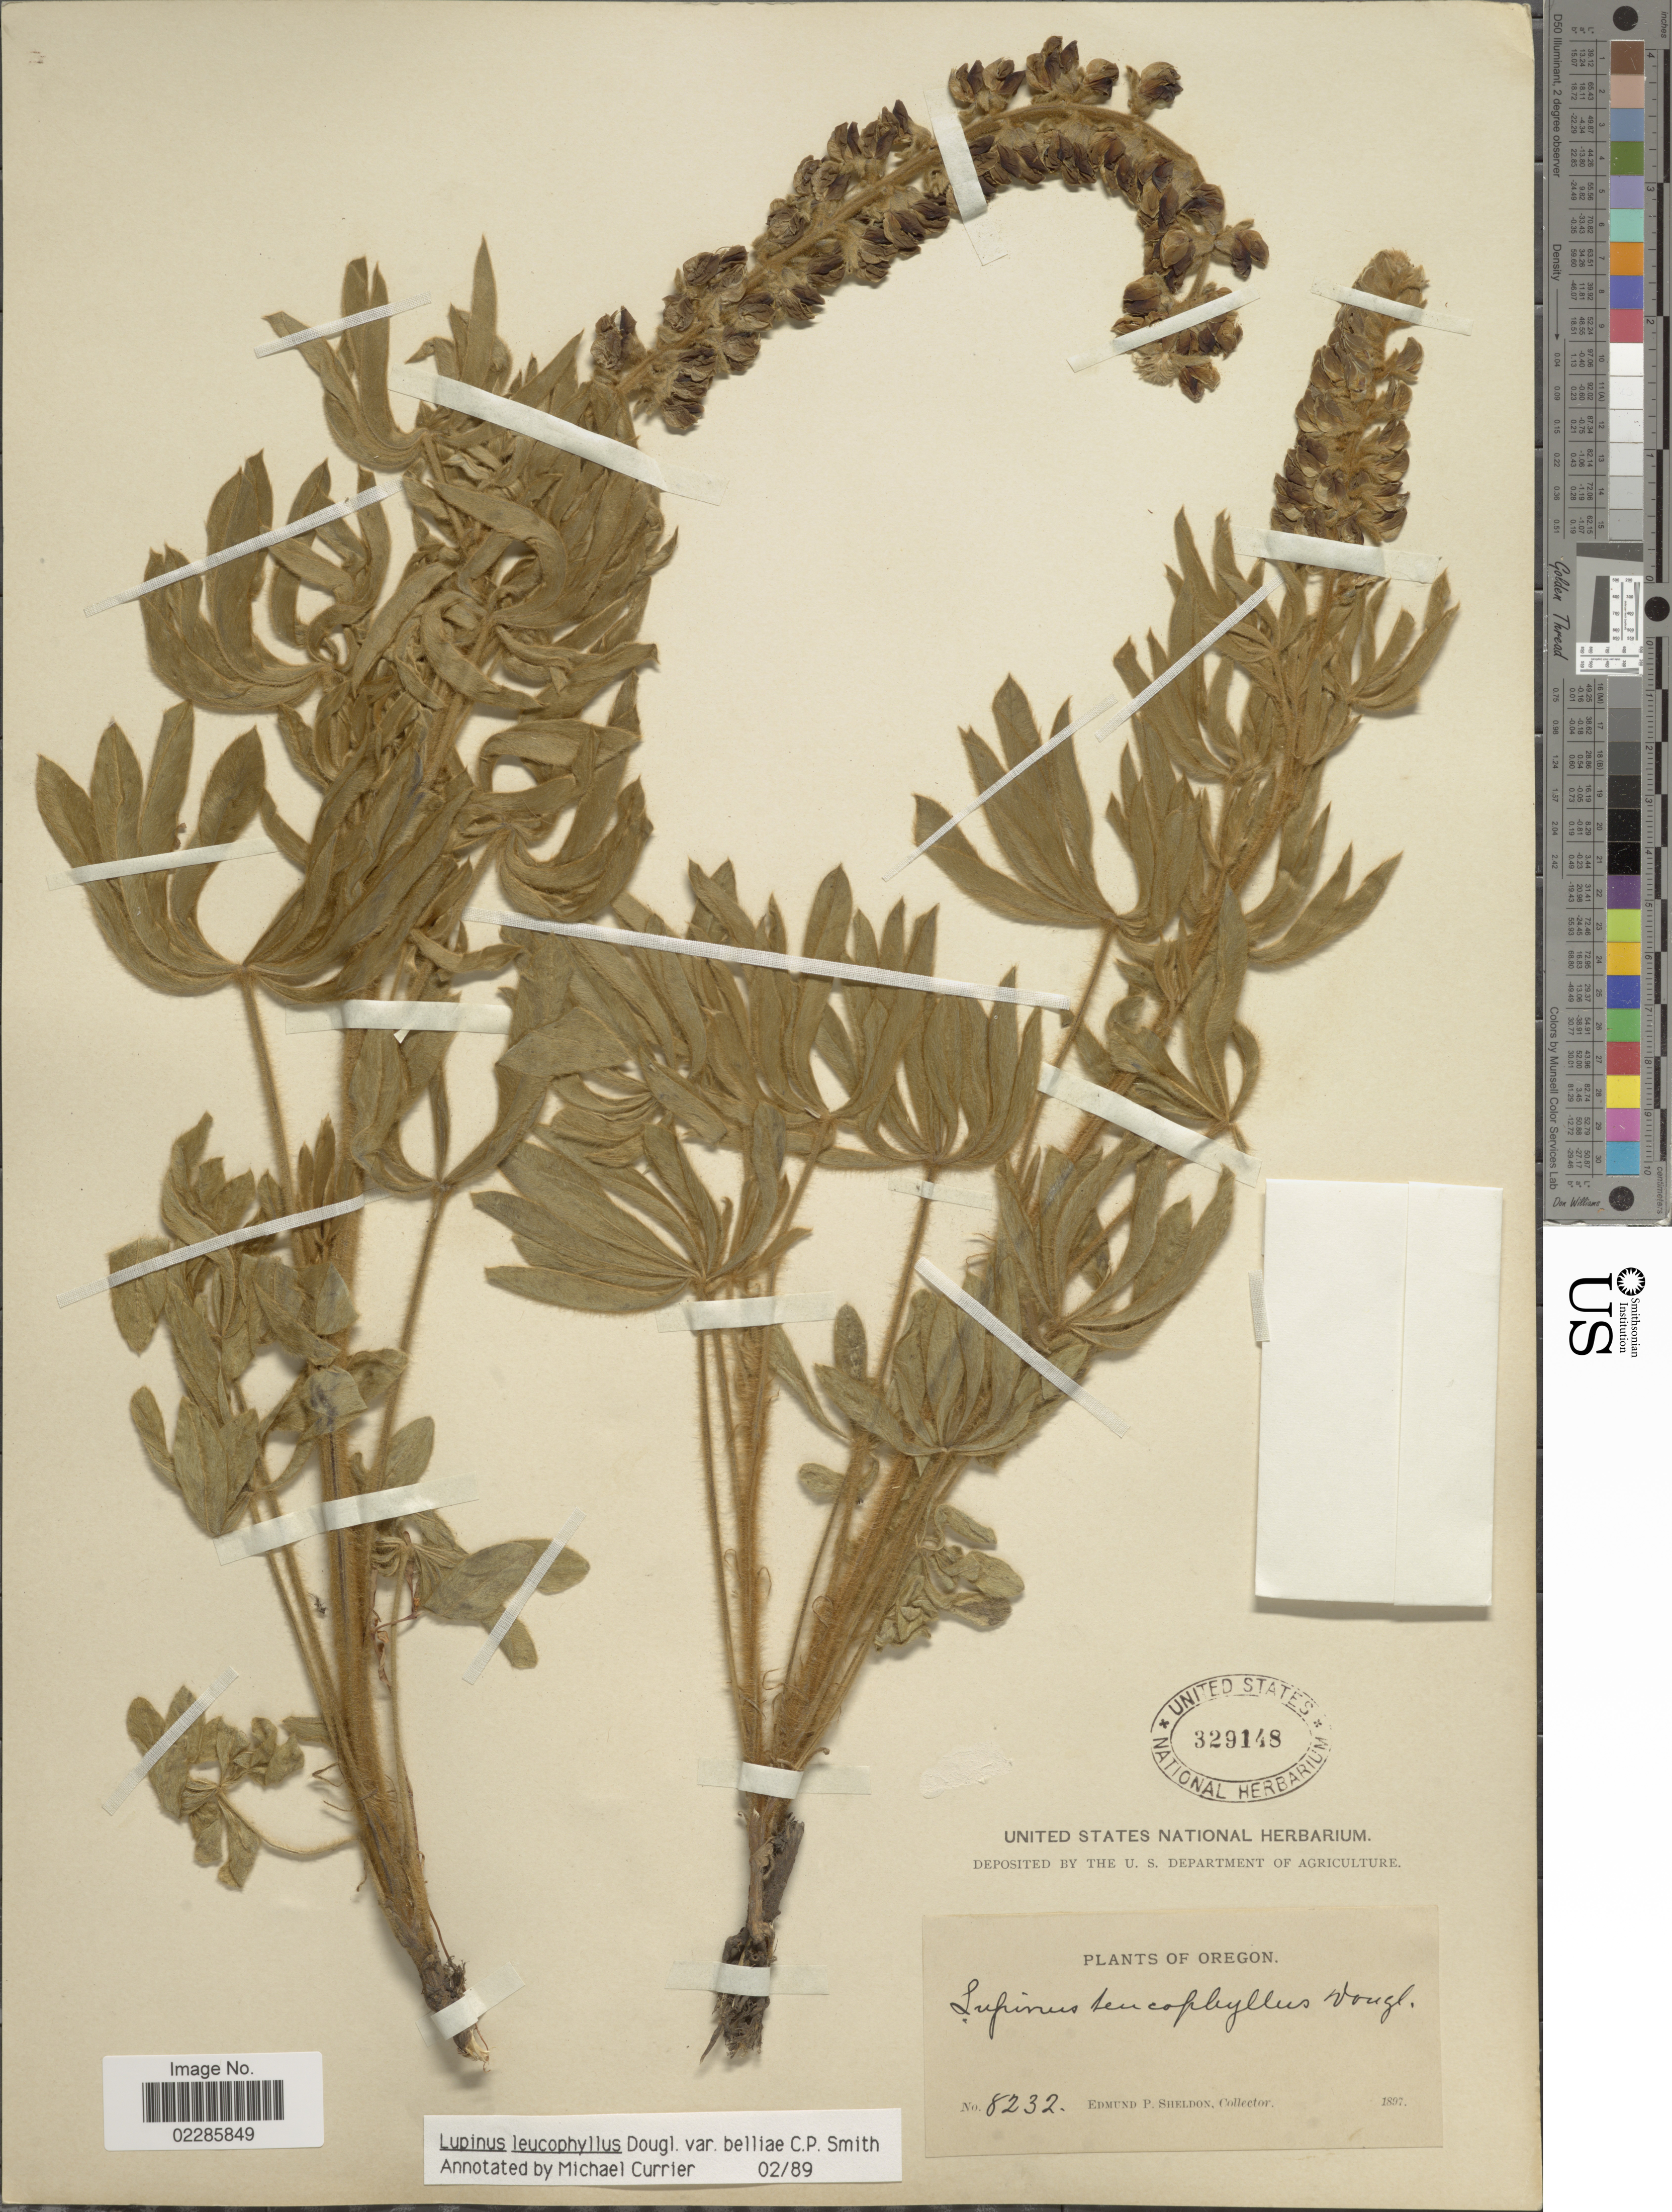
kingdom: Plantae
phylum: Tracheophyta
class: Magnoliopsida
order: Fabales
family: Fabaceae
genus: Lupinus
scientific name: Lupinus leucophyllus var. belliae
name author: C.P. Sm.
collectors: E. P. Sheldon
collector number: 8232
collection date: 1897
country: United States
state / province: Oregon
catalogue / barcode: US 329148